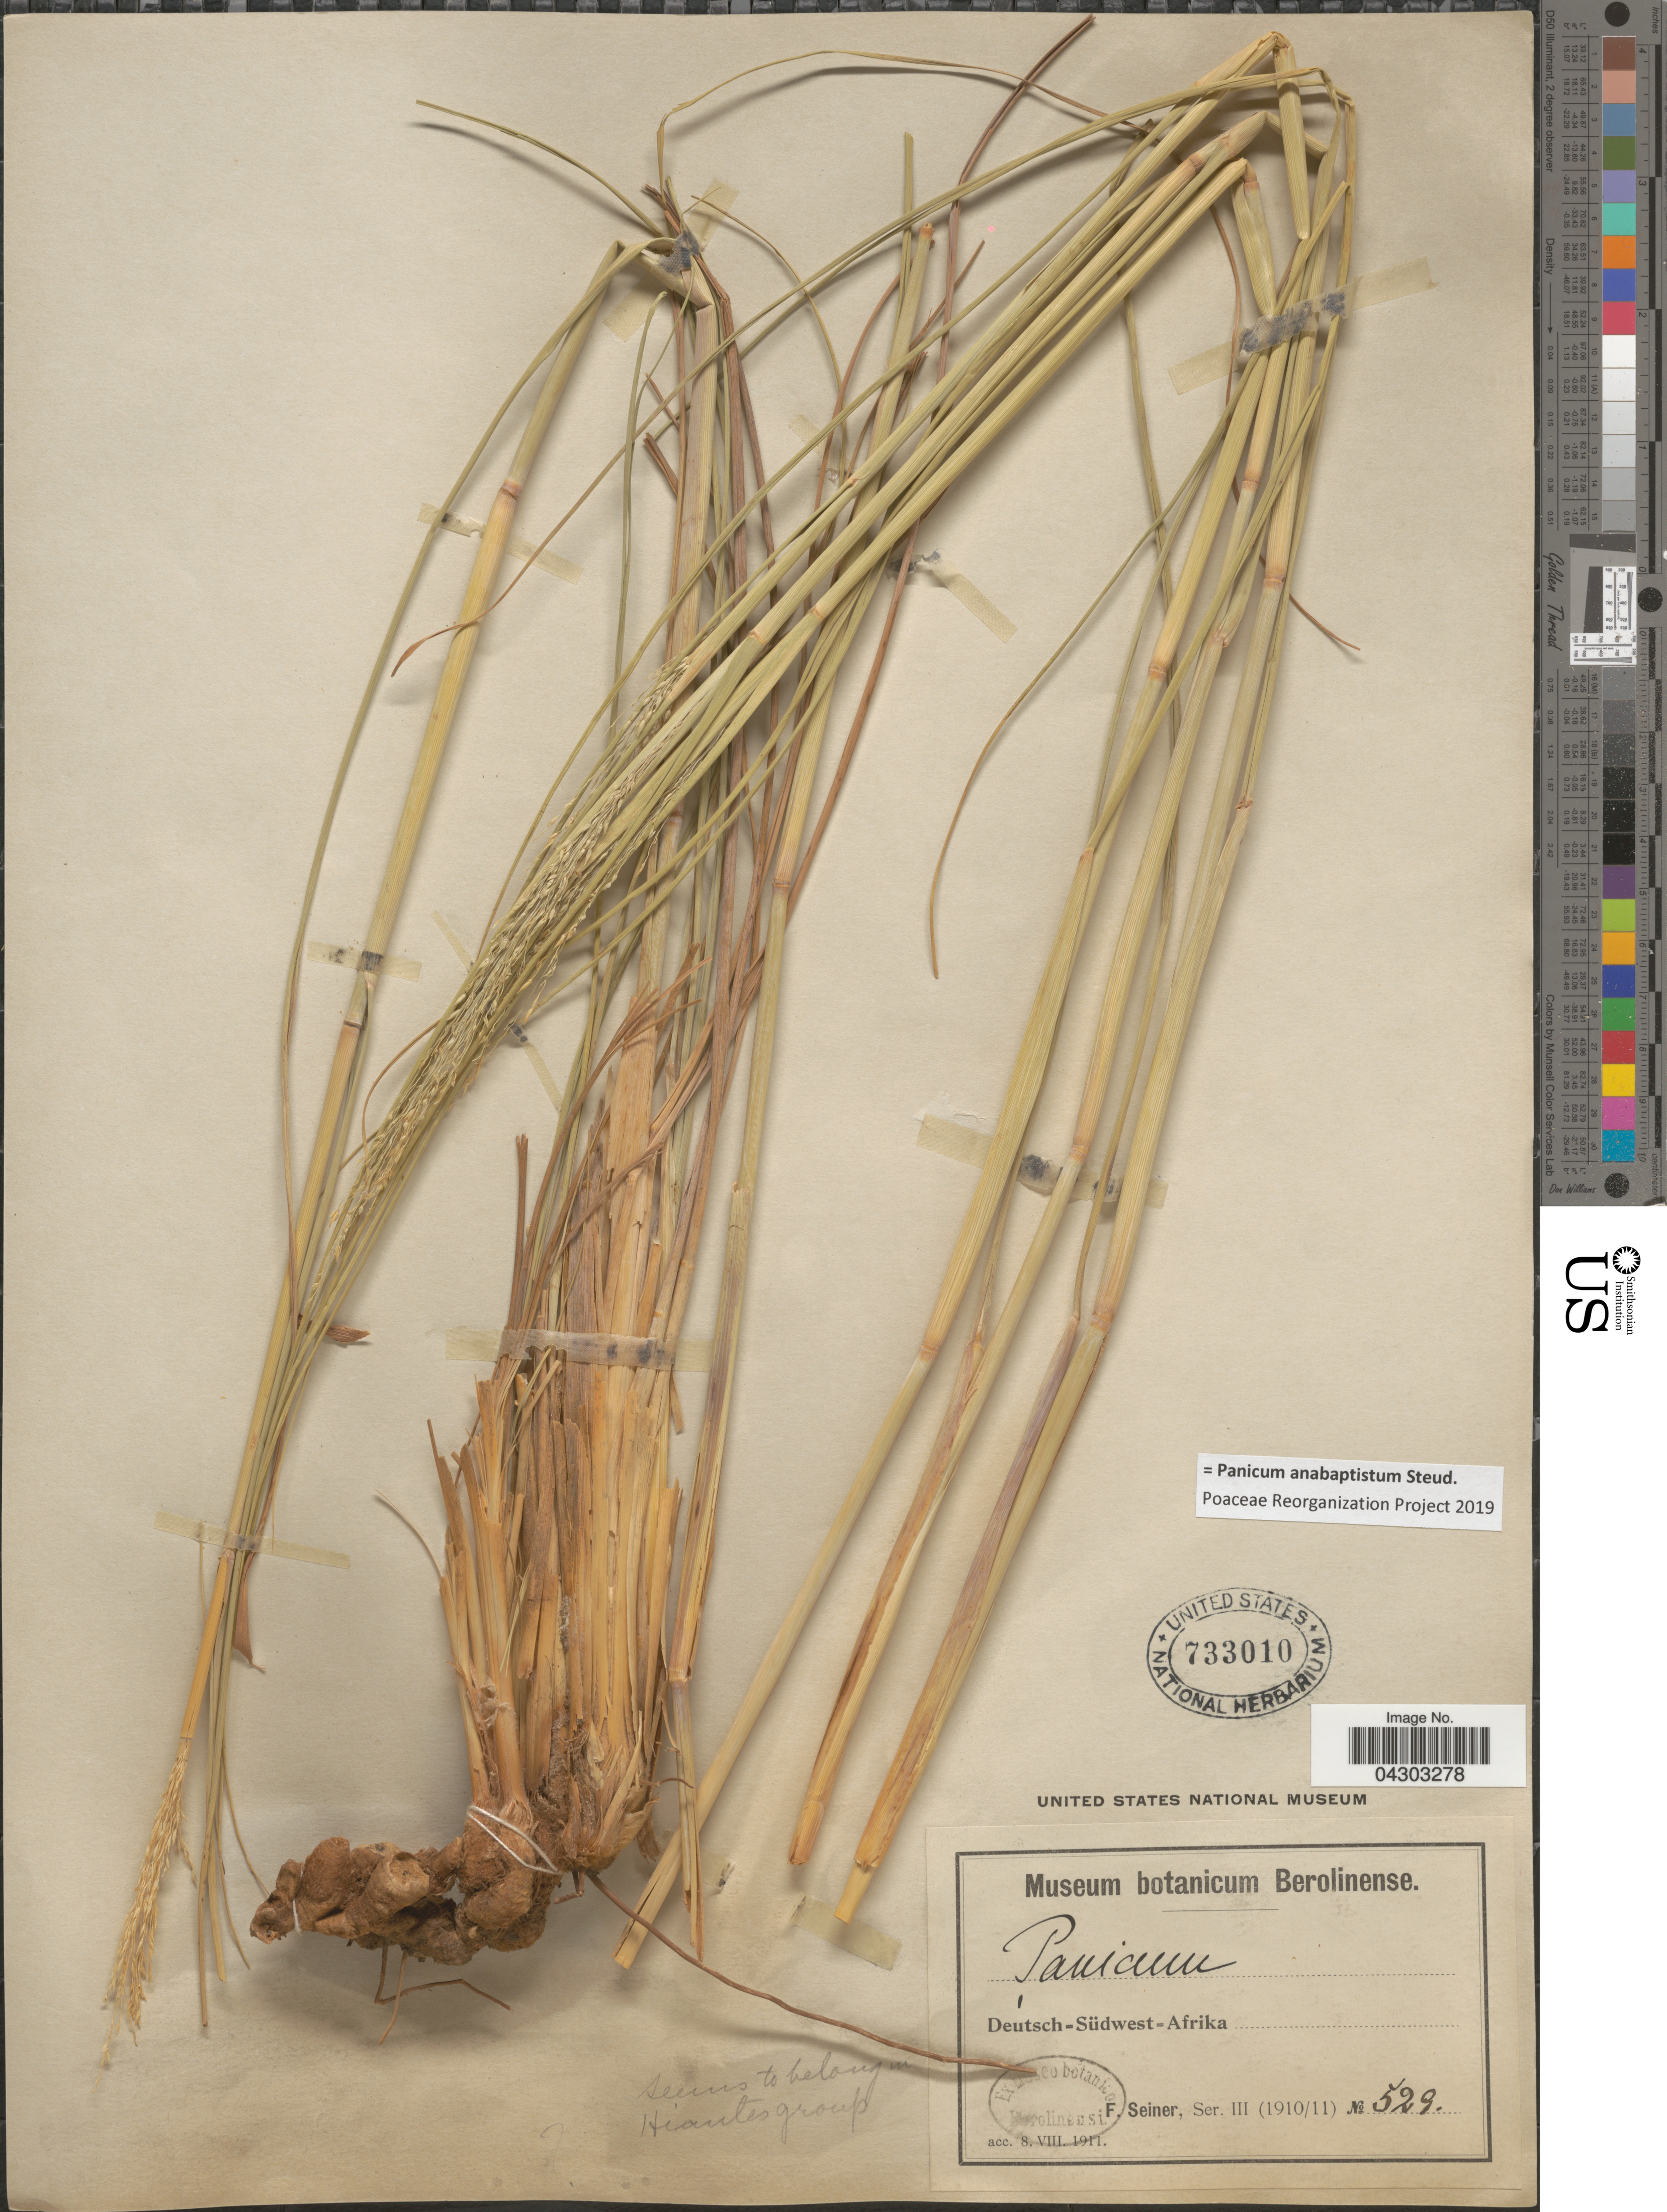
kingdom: Plantae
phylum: Tracheophyta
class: Liliopsida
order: Poales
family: Poaceae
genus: Panicum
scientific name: Panicum anabaptistum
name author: Steud.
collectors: F. Seiner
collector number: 529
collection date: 1910/1911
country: Namibia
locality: Deutsch-Südwest-Afrika.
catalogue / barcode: US 733010